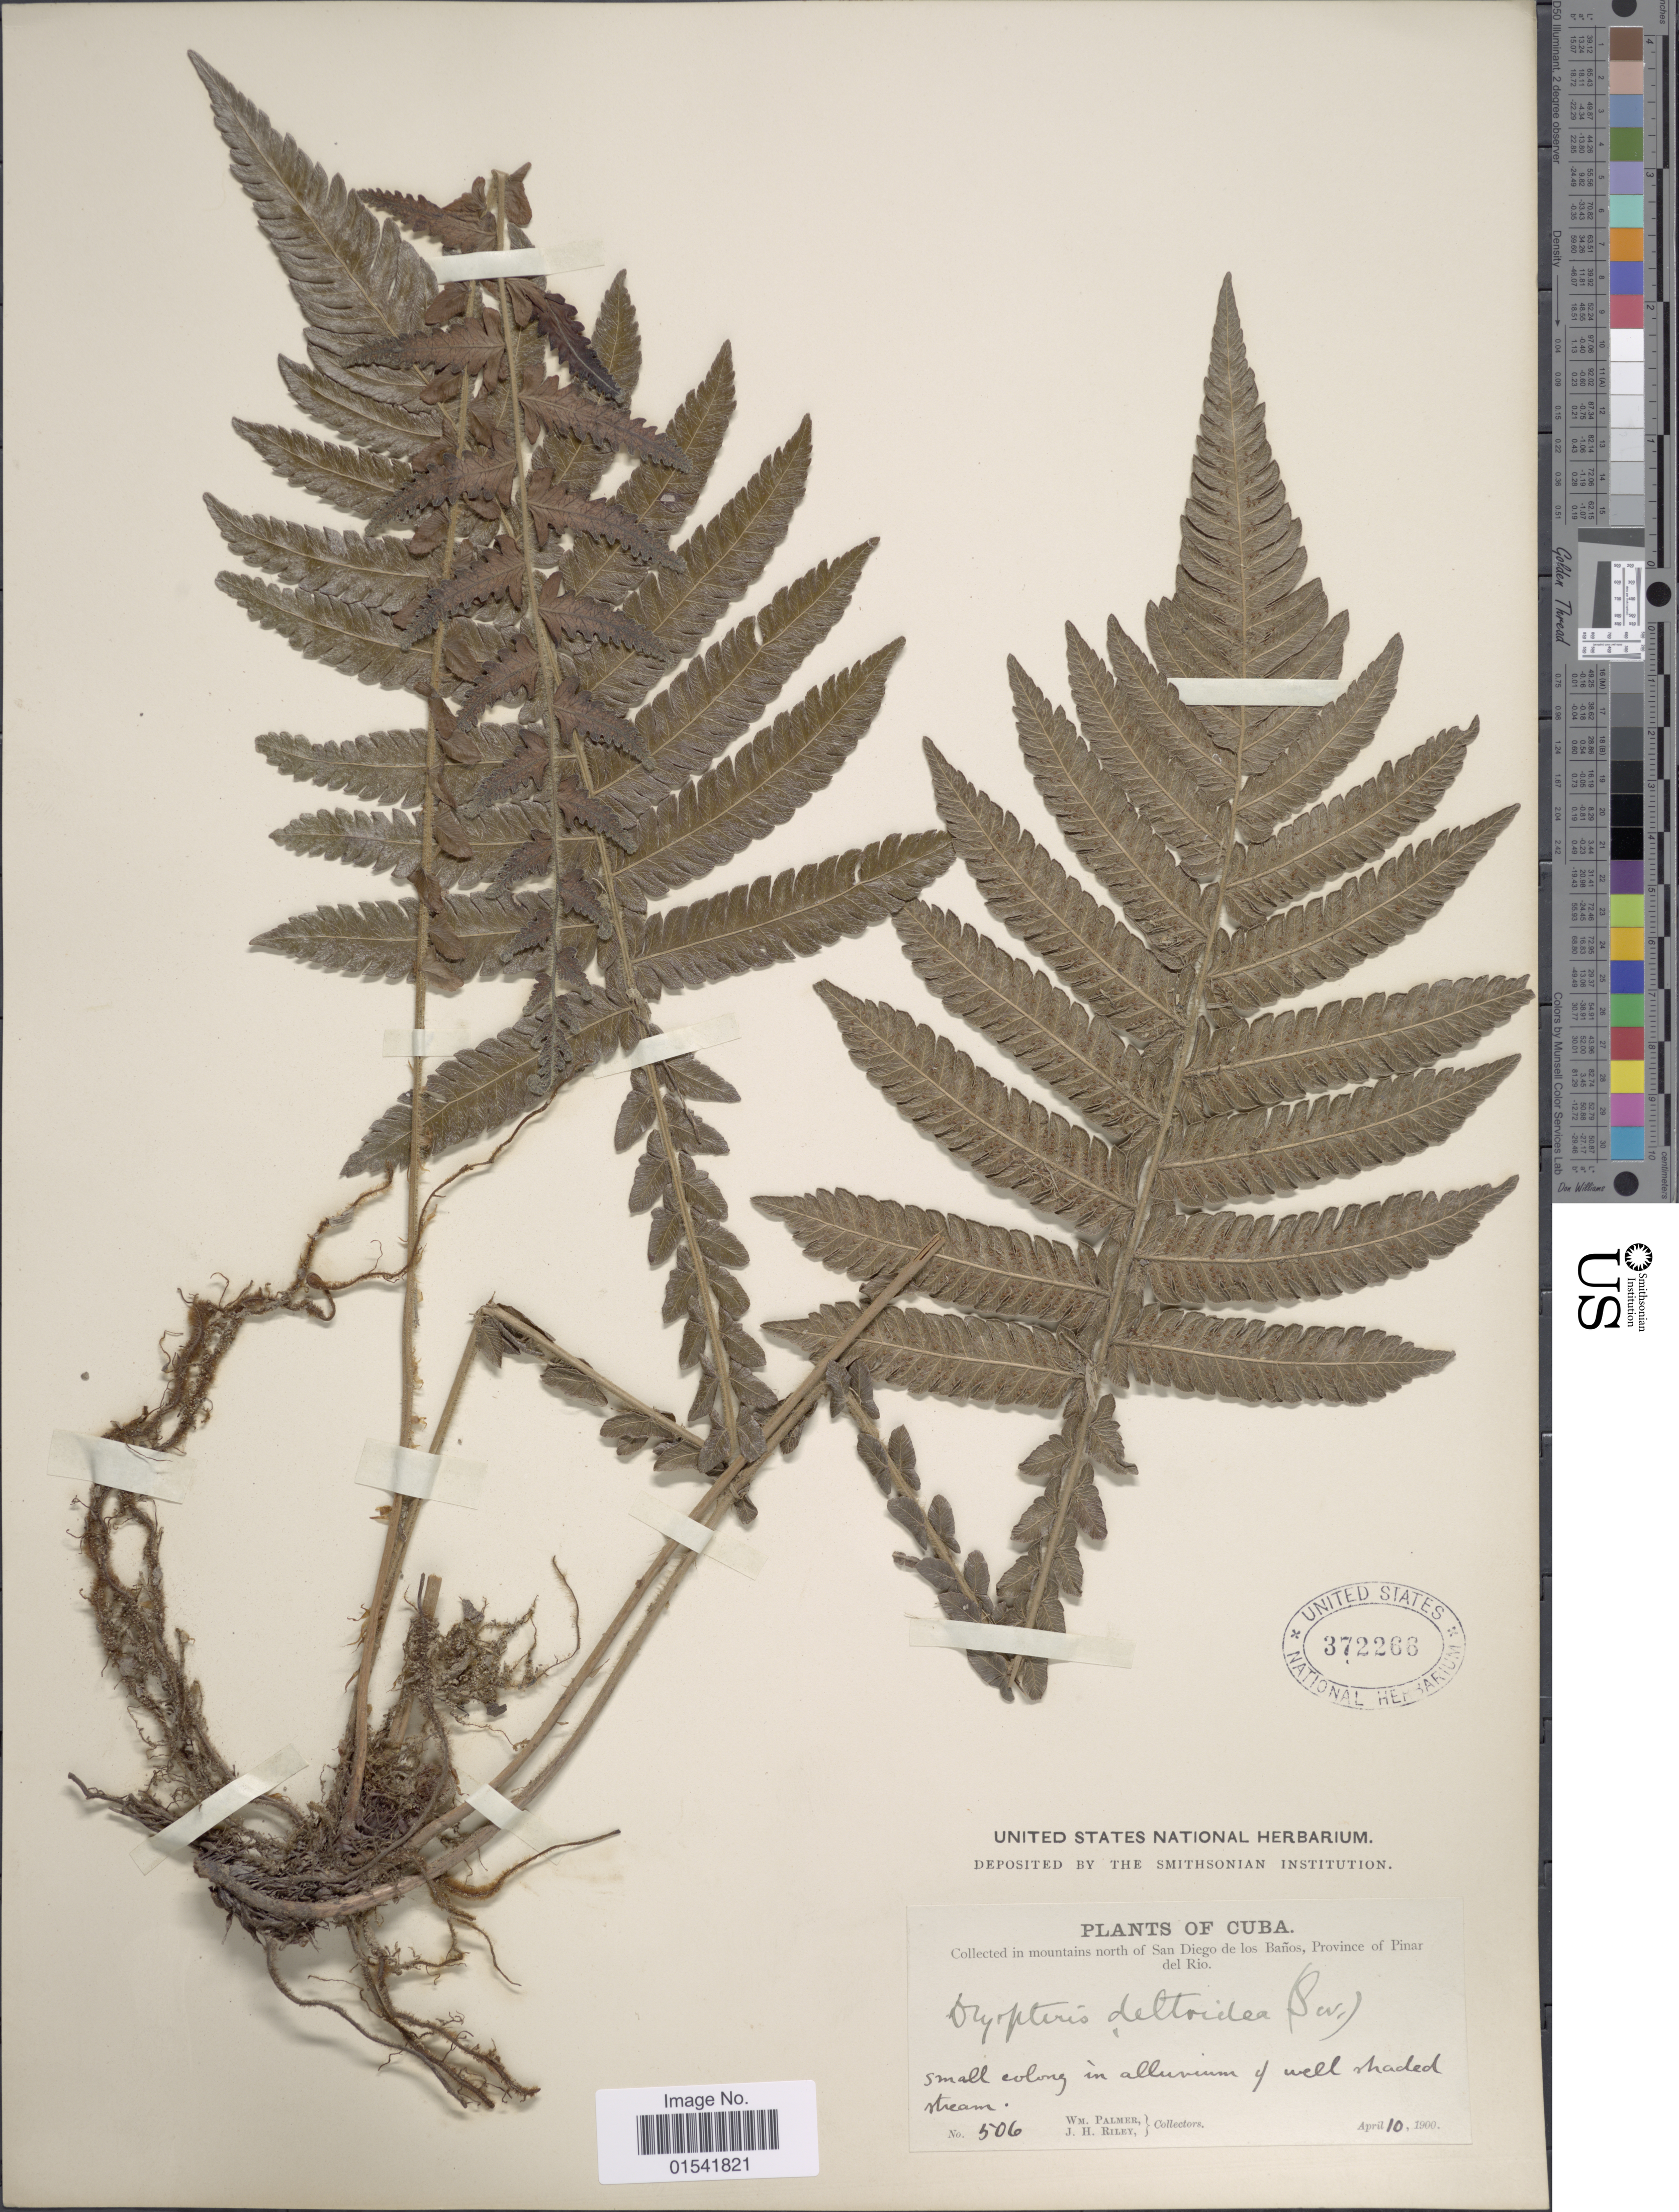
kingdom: Plantae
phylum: Tracheophyta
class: Polypodiopsida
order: Polypodiales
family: Thelypteridaceae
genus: Steiropteris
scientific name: Steiropteris deltoidea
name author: (Sw.) Pic. Serm.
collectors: W. Palmer & J. H. Riley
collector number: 506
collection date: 1900-04-10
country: Cuba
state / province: Pinar del Río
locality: In mountains north of San Diego de los Baños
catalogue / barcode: US 372266